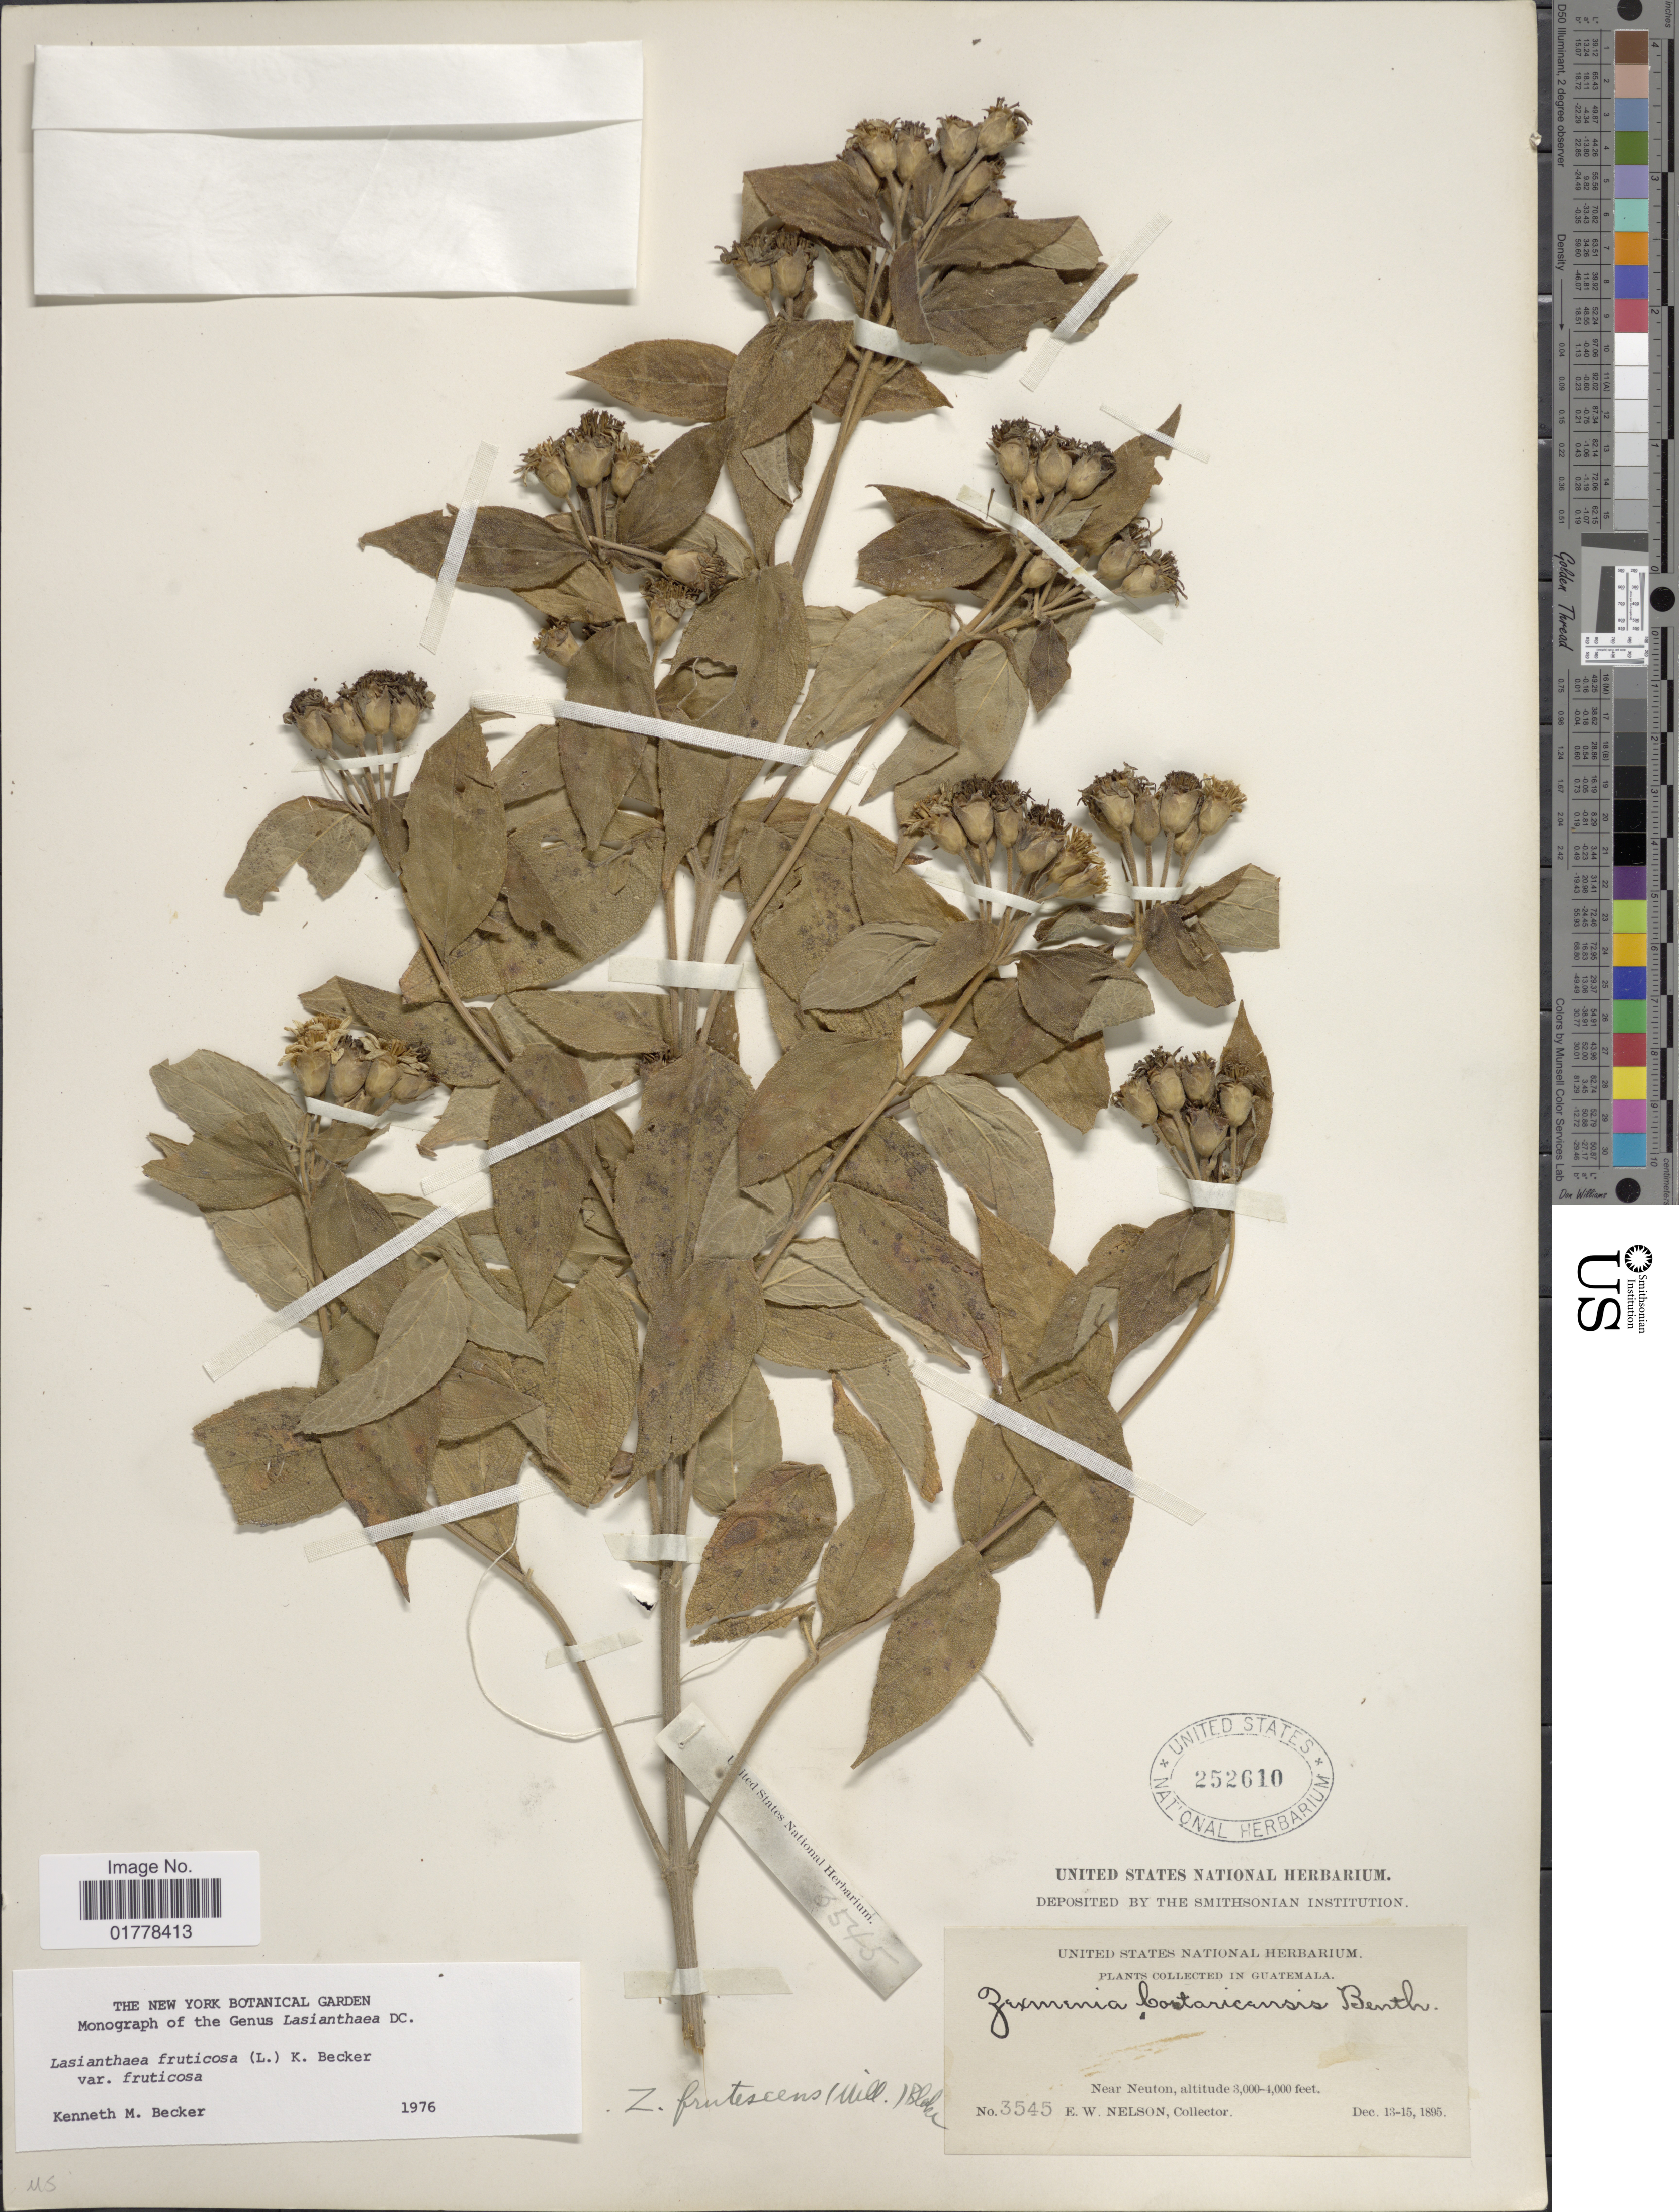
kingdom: Plantae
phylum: Tracheophyta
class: Magnoliopsida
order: Asterales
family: Asteraceae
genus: Lasianthaea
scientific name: Lasianthaea fruticosa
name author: (L.) K.M. Becker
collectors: E. W. Nelson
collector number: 3545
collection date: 1895-12-13/1895-12-15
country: Guatemala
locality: Near Neuton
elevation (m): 914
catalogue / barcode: US 252610